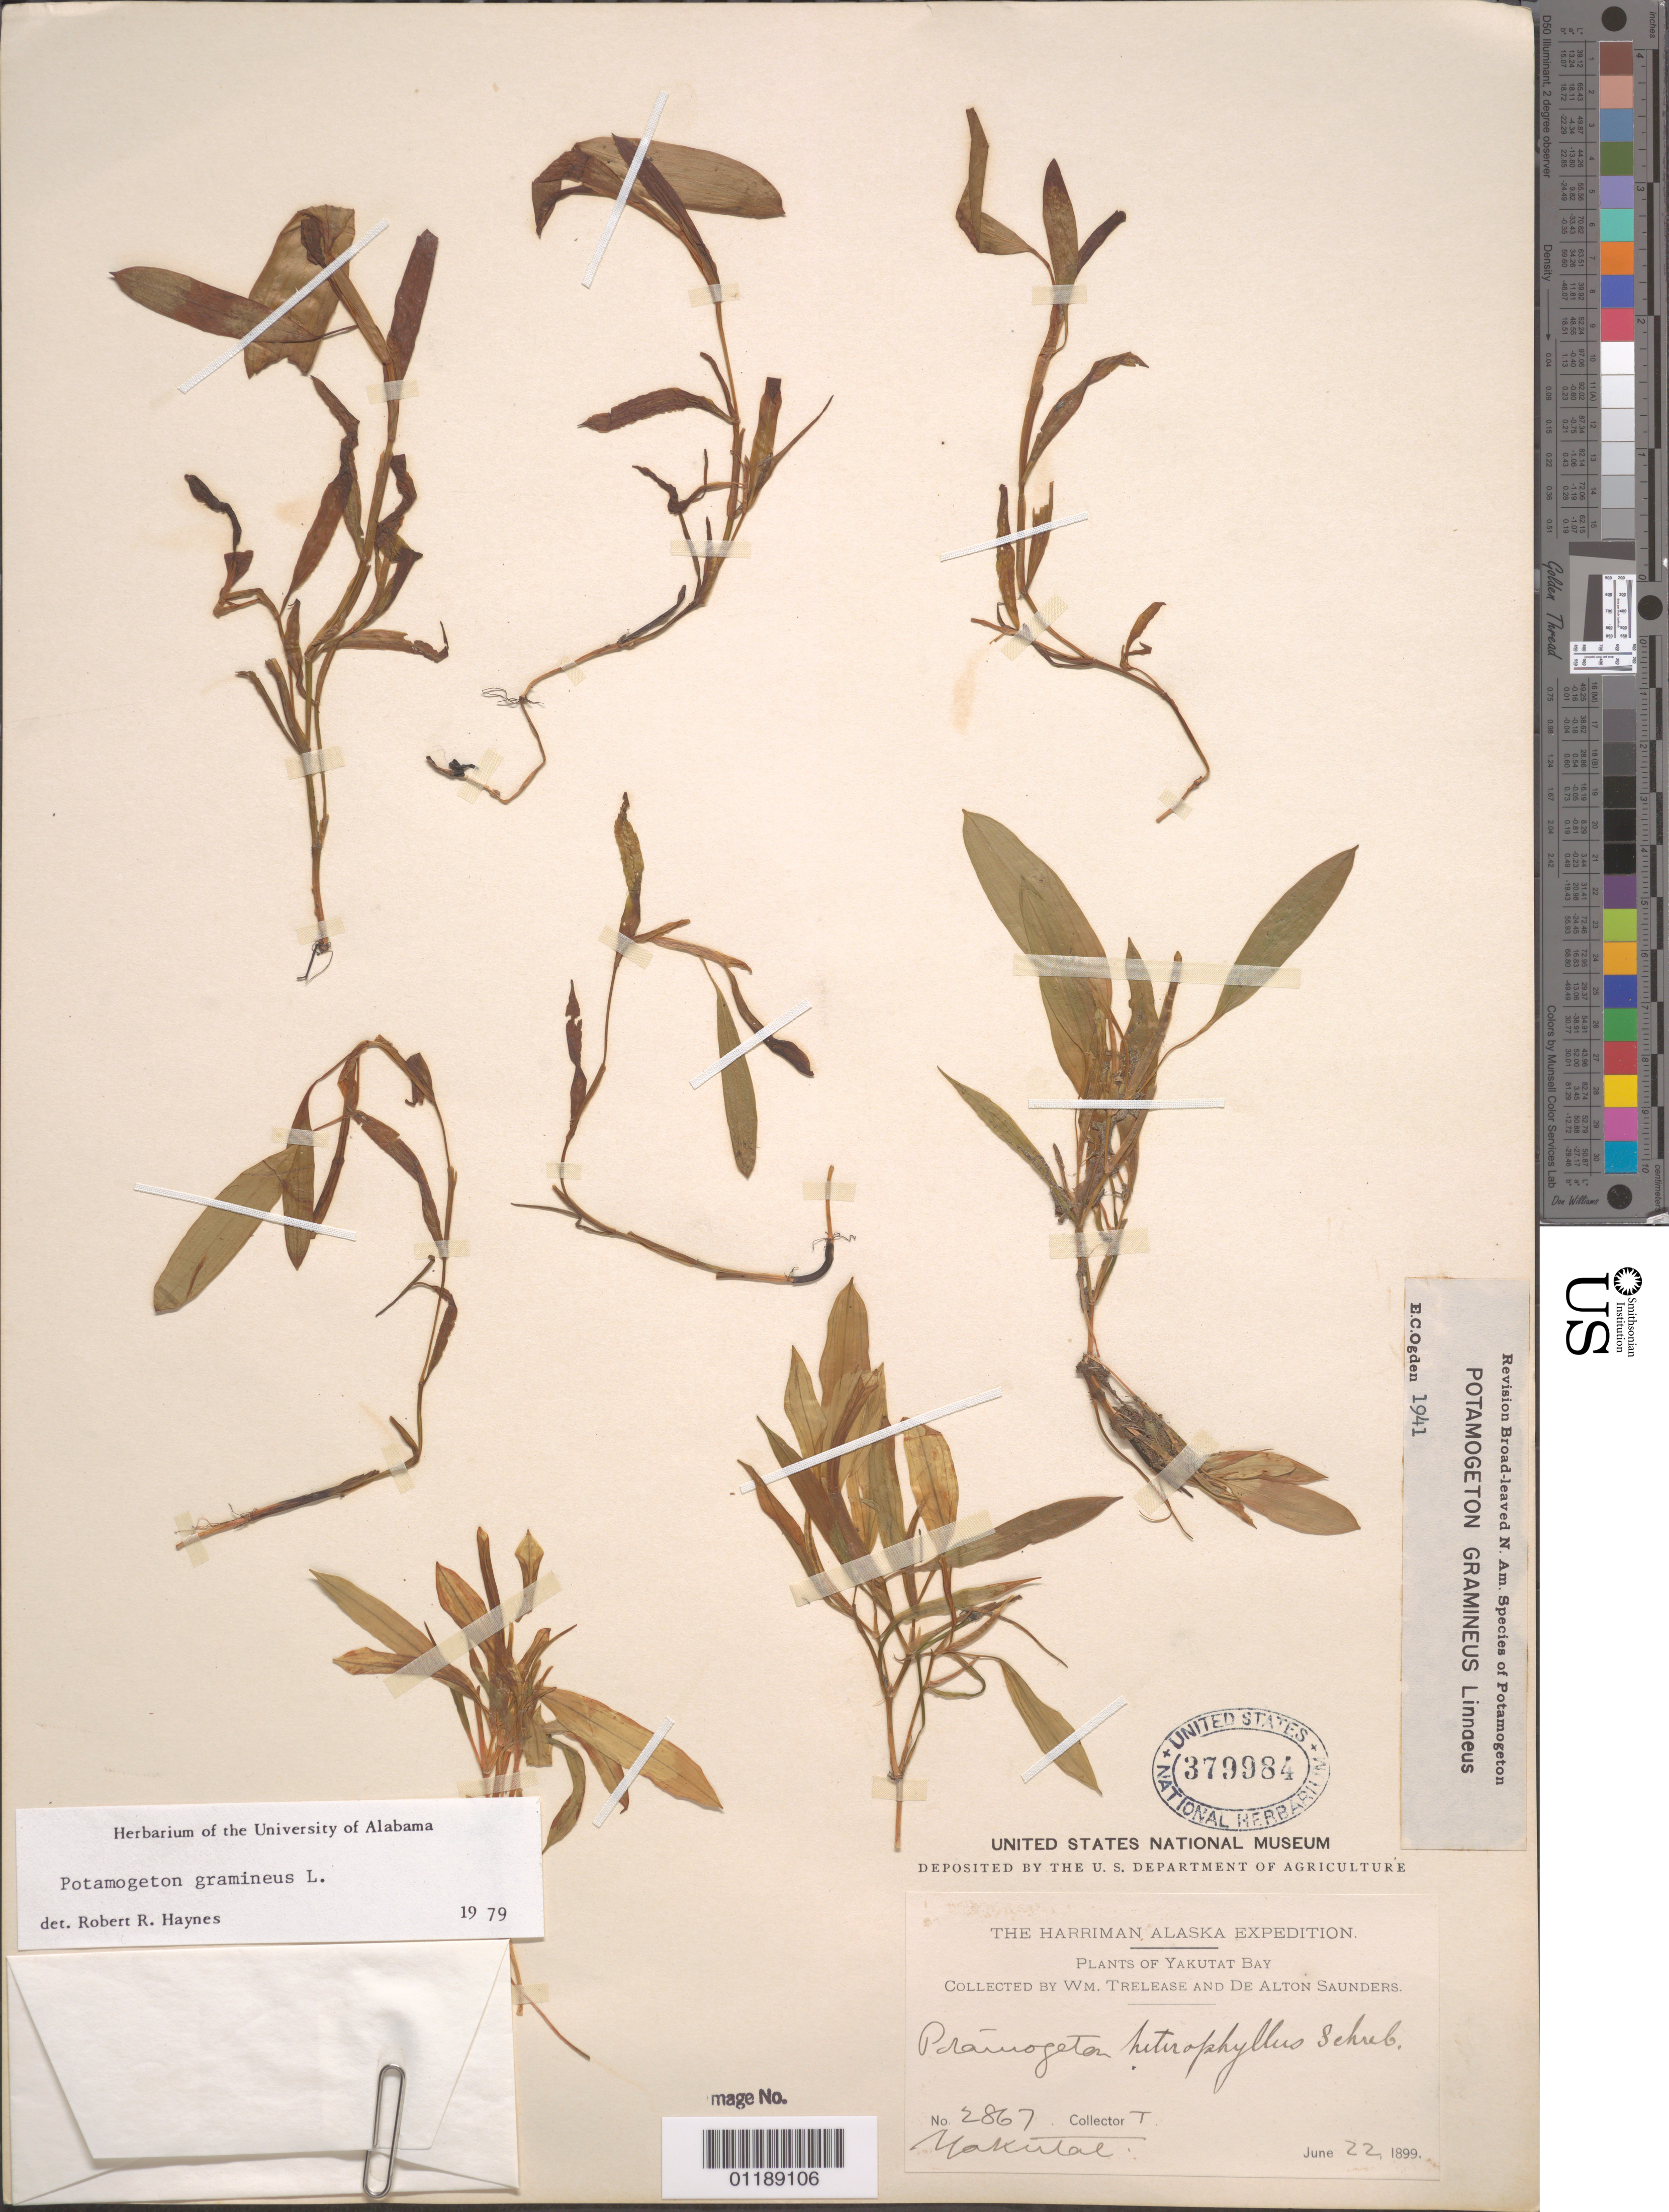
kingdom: Plantae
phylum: Tracheophyta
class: Liliopsida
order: Alismatales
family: Potamogetonaceae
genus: Potamogeton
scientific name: Potamogeton gramineus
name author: L.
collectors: W. Trelease & D. Saunders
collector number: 2867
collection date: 1899-06-22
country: United States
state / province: Alaska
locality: Yakutat Bay.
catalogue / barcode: US 379984